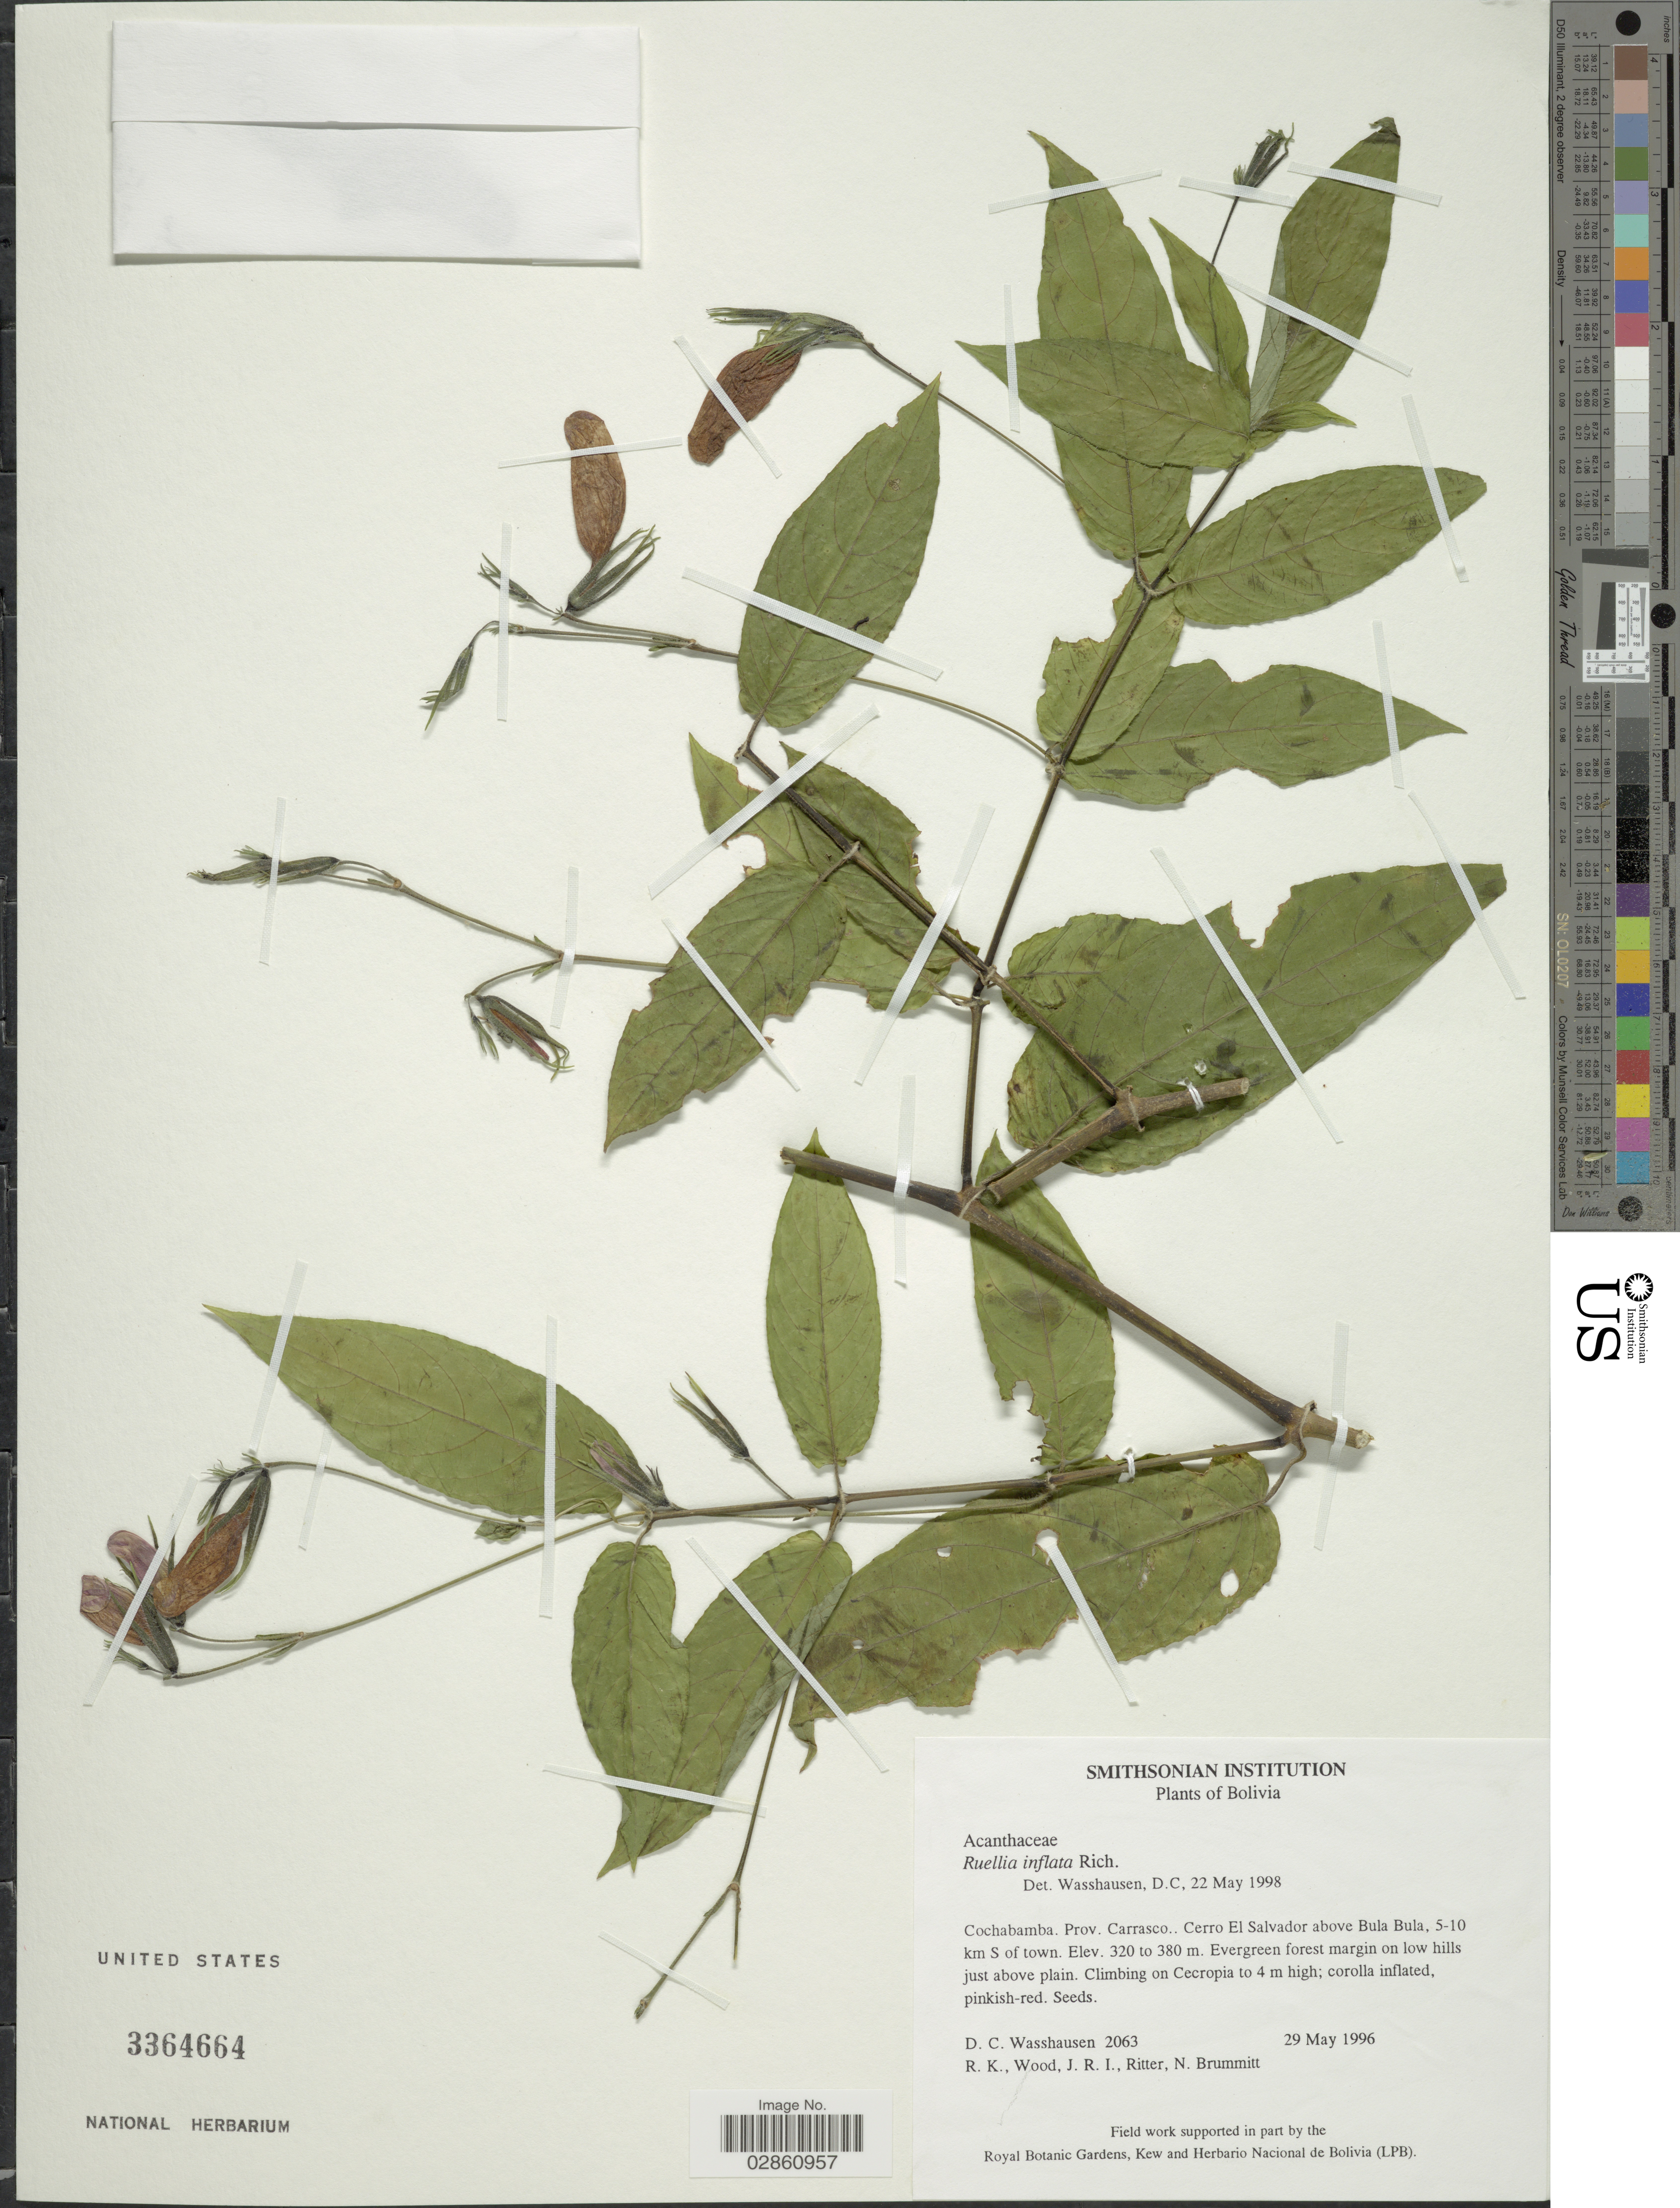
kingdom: Plantae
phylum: Tracheophyta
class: Magnoliopsida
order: Lamiales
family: Acanthaceae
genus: Ruellia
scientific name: Ruellia inflata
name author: Rich.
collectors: D. C. Wasshausen, R. Wood, J. Ritter & N. Brummitt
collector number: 2063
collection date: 1996-05-29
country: Bolivia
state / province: Cochabamba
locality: Prov. Carrasco. Cerro El Salvador above Bula Bula, 5-10 km S of town.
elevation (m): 320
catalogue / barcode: US 3364664